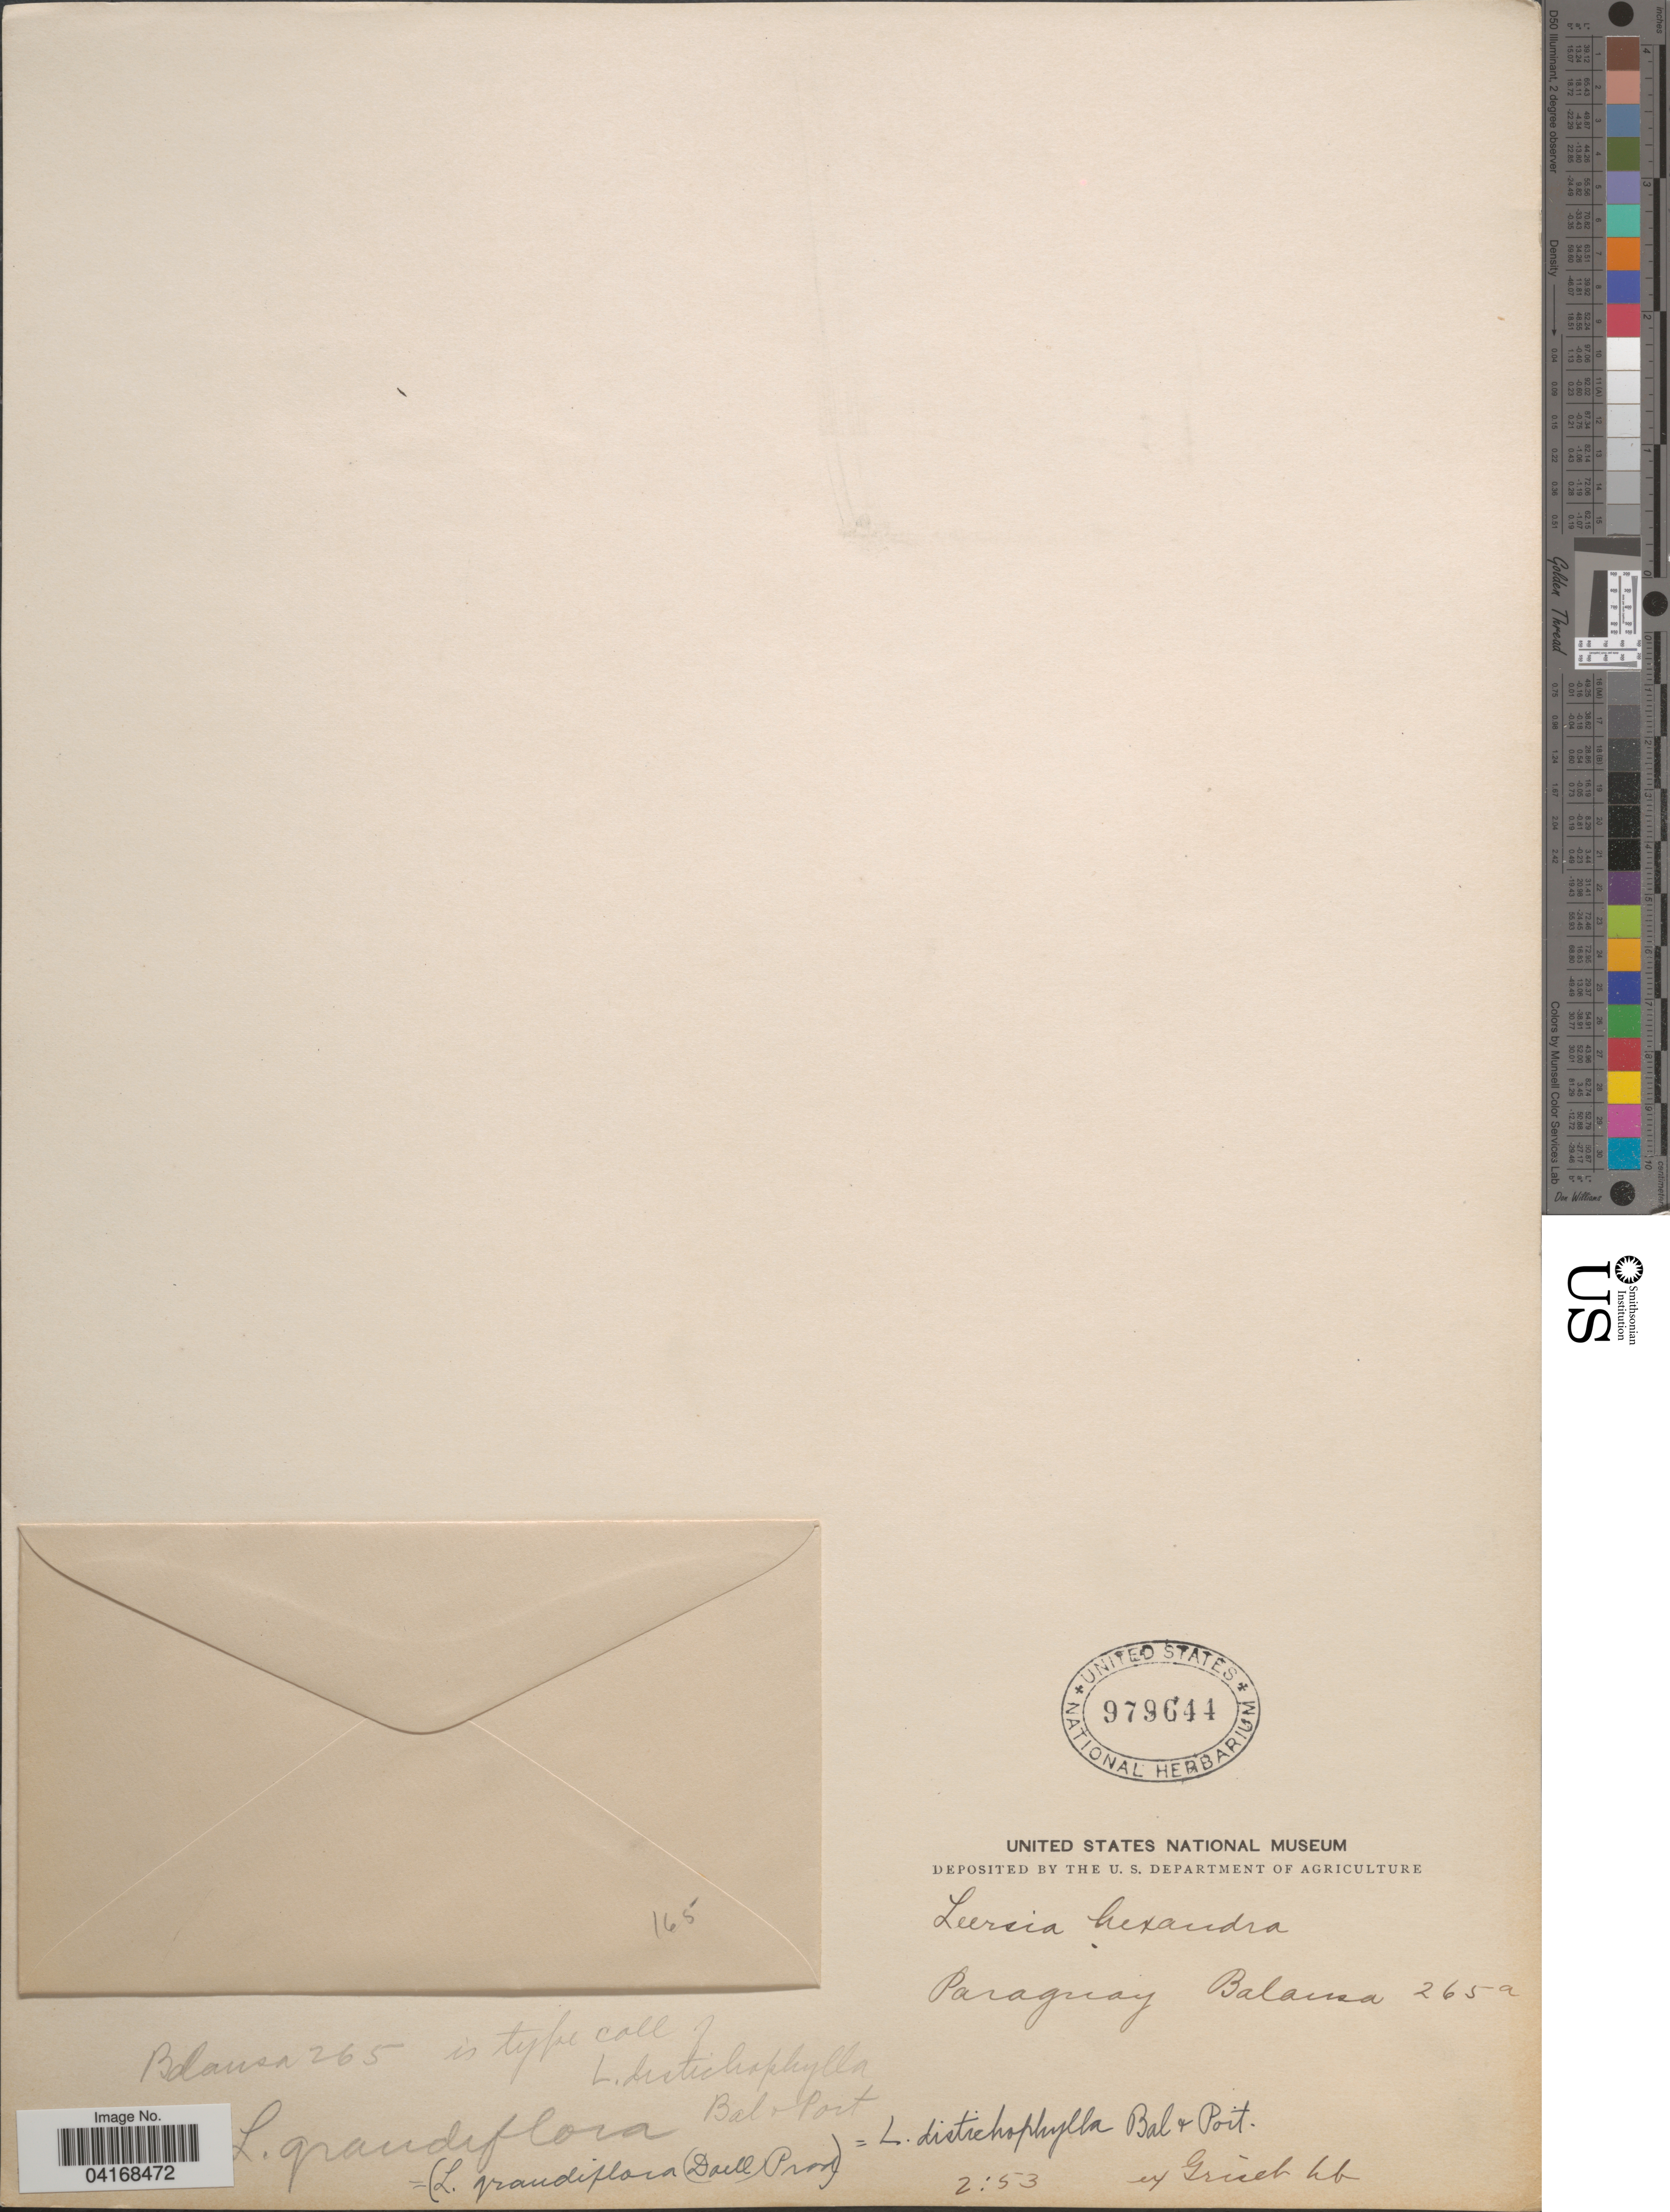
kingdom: Plantae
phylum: Tracheophyta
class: Liliopsida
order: Poales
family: Poaceae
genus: Leersia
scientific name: Leersia hexandra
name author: Sw.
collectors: -. Balansa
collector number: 265a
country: Paraguay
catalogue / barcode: US 979644